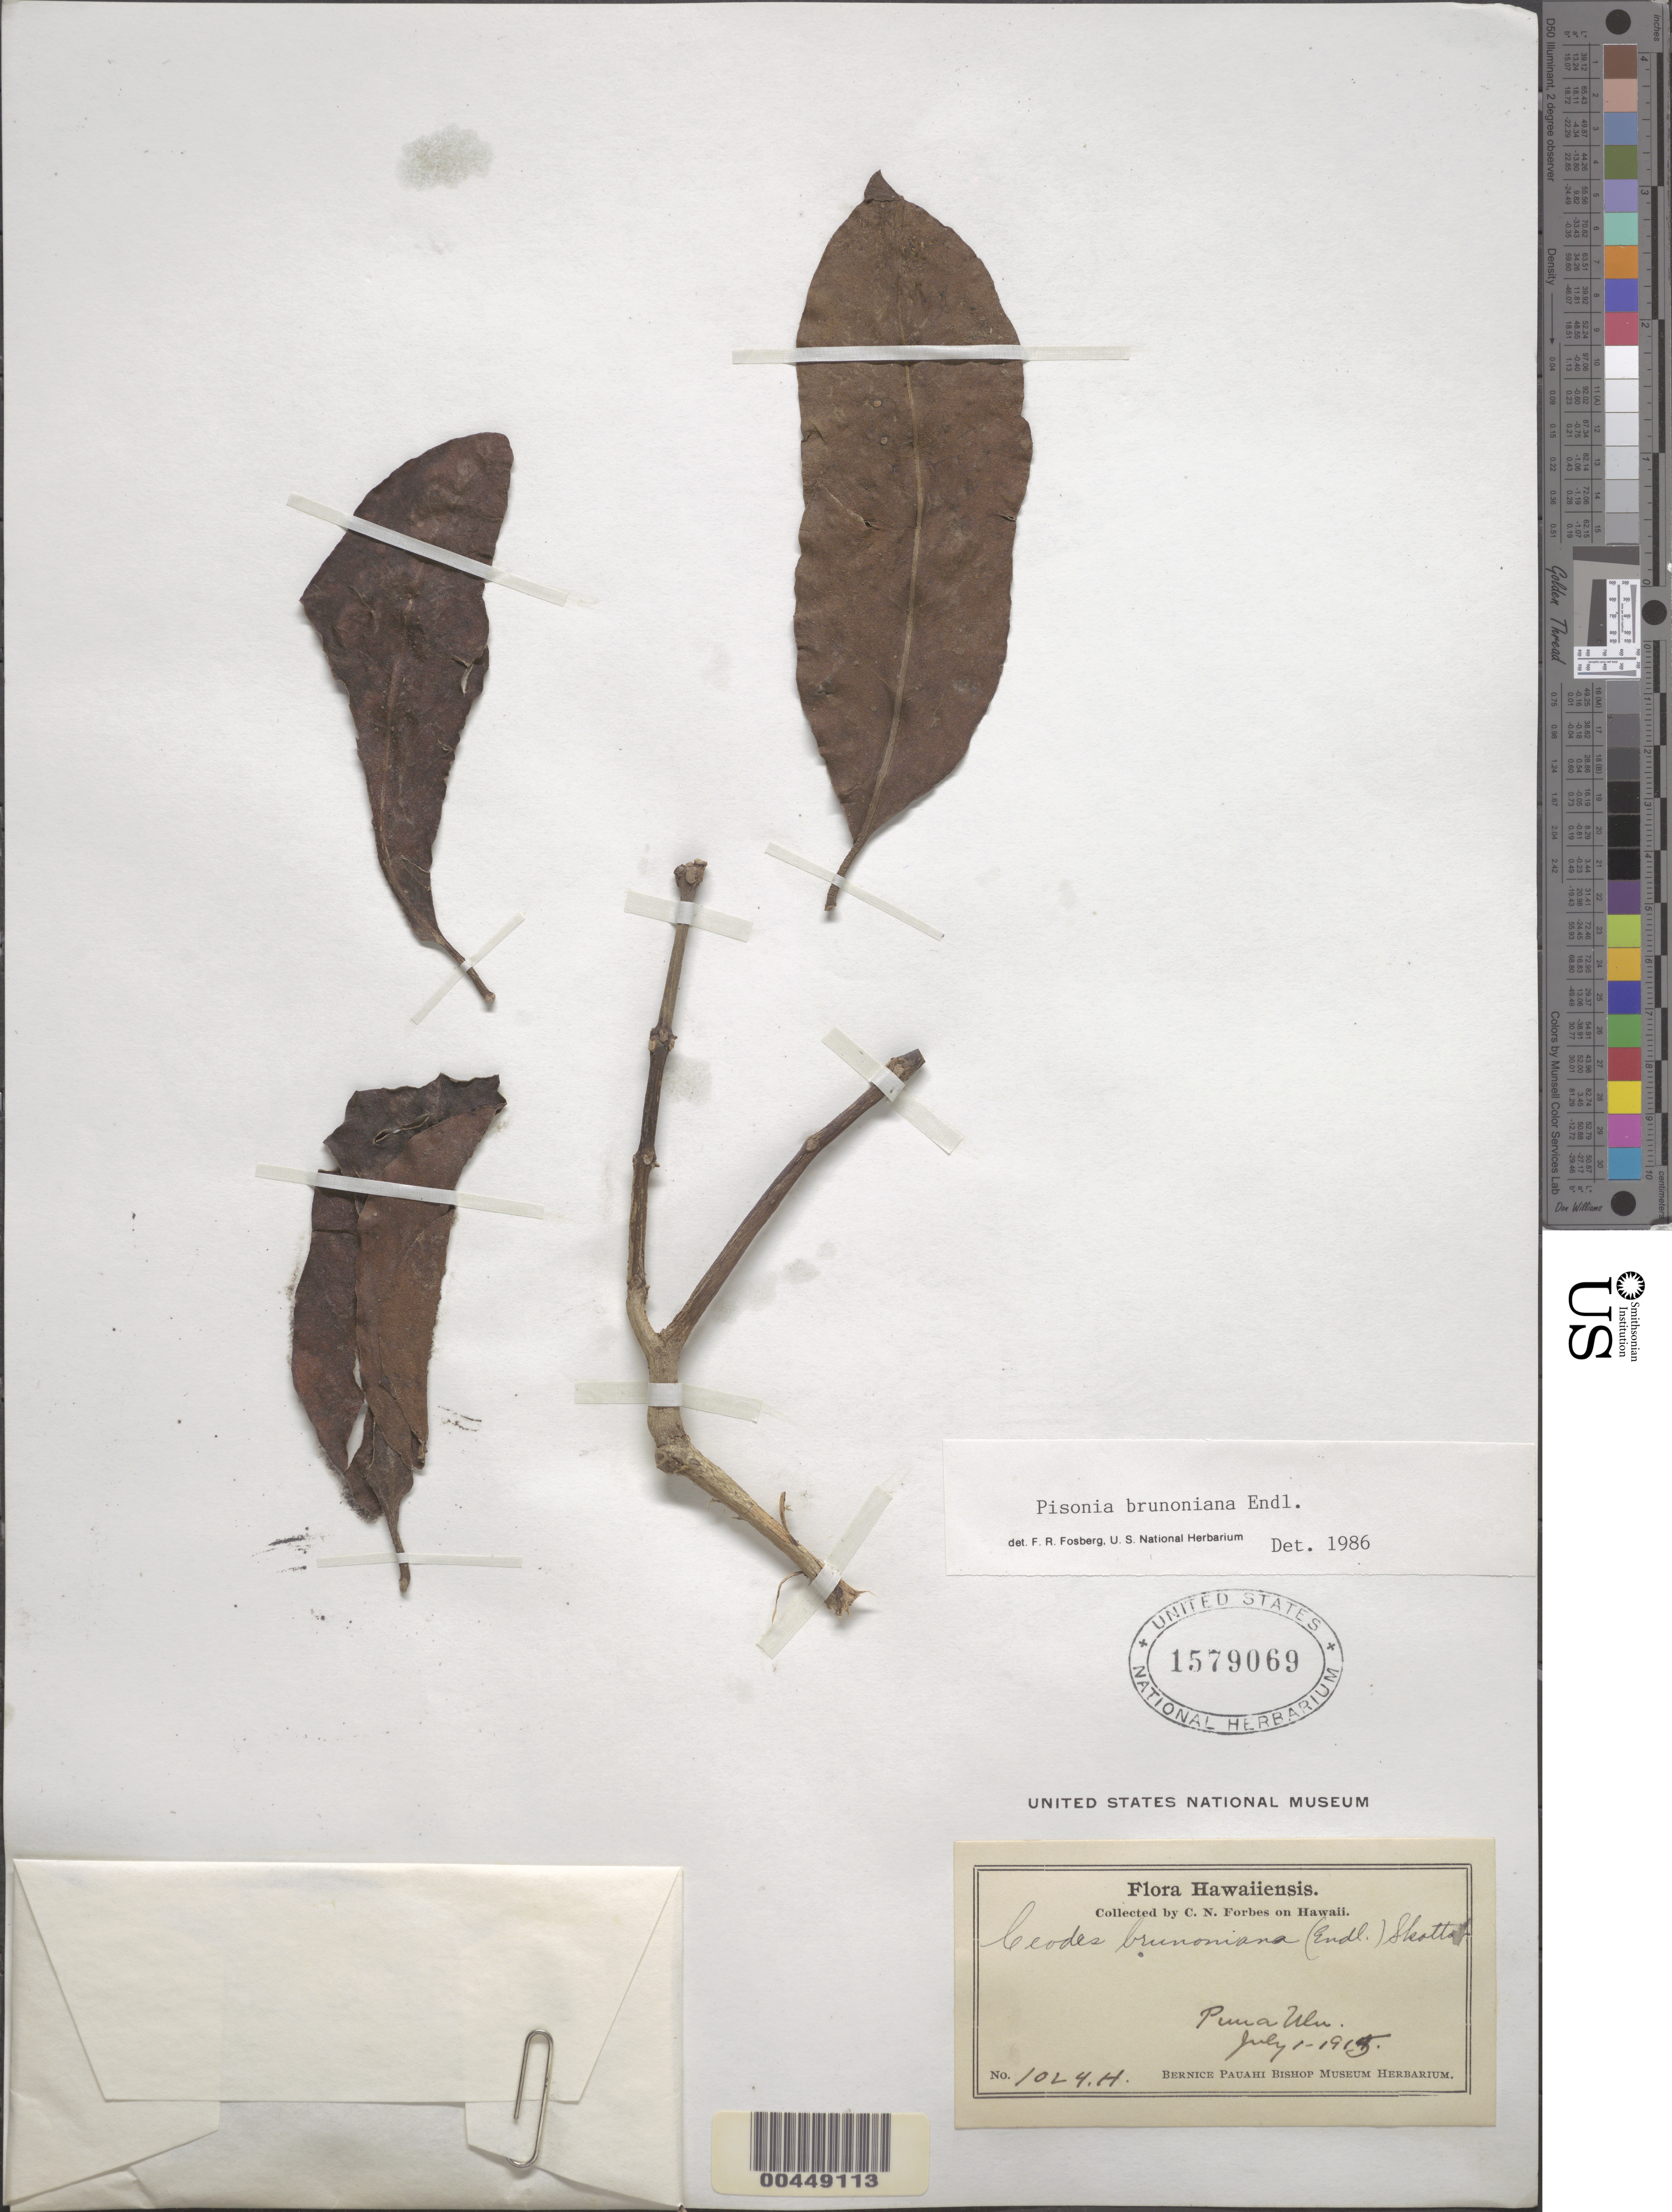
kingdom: Plantae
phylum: Tracheophyta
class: Magnoliopsida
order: Caryophyllales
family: Nyctaginaceae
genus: Ceodes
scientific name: Ceodes brunoniana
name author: (Endl.) Skottsb.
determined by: Wagner, W. L., (BOT), Smithsonian Institution - National Museum of Natural History (UNITED STATES)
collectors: C. N. Forbes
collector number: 1024.H.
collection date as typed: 1 Jul 1915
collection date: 1915-07-01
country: United States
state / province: Hawaii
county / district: Hawaii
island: Hawaii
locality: Puna Ulu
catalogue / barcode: US 1579069